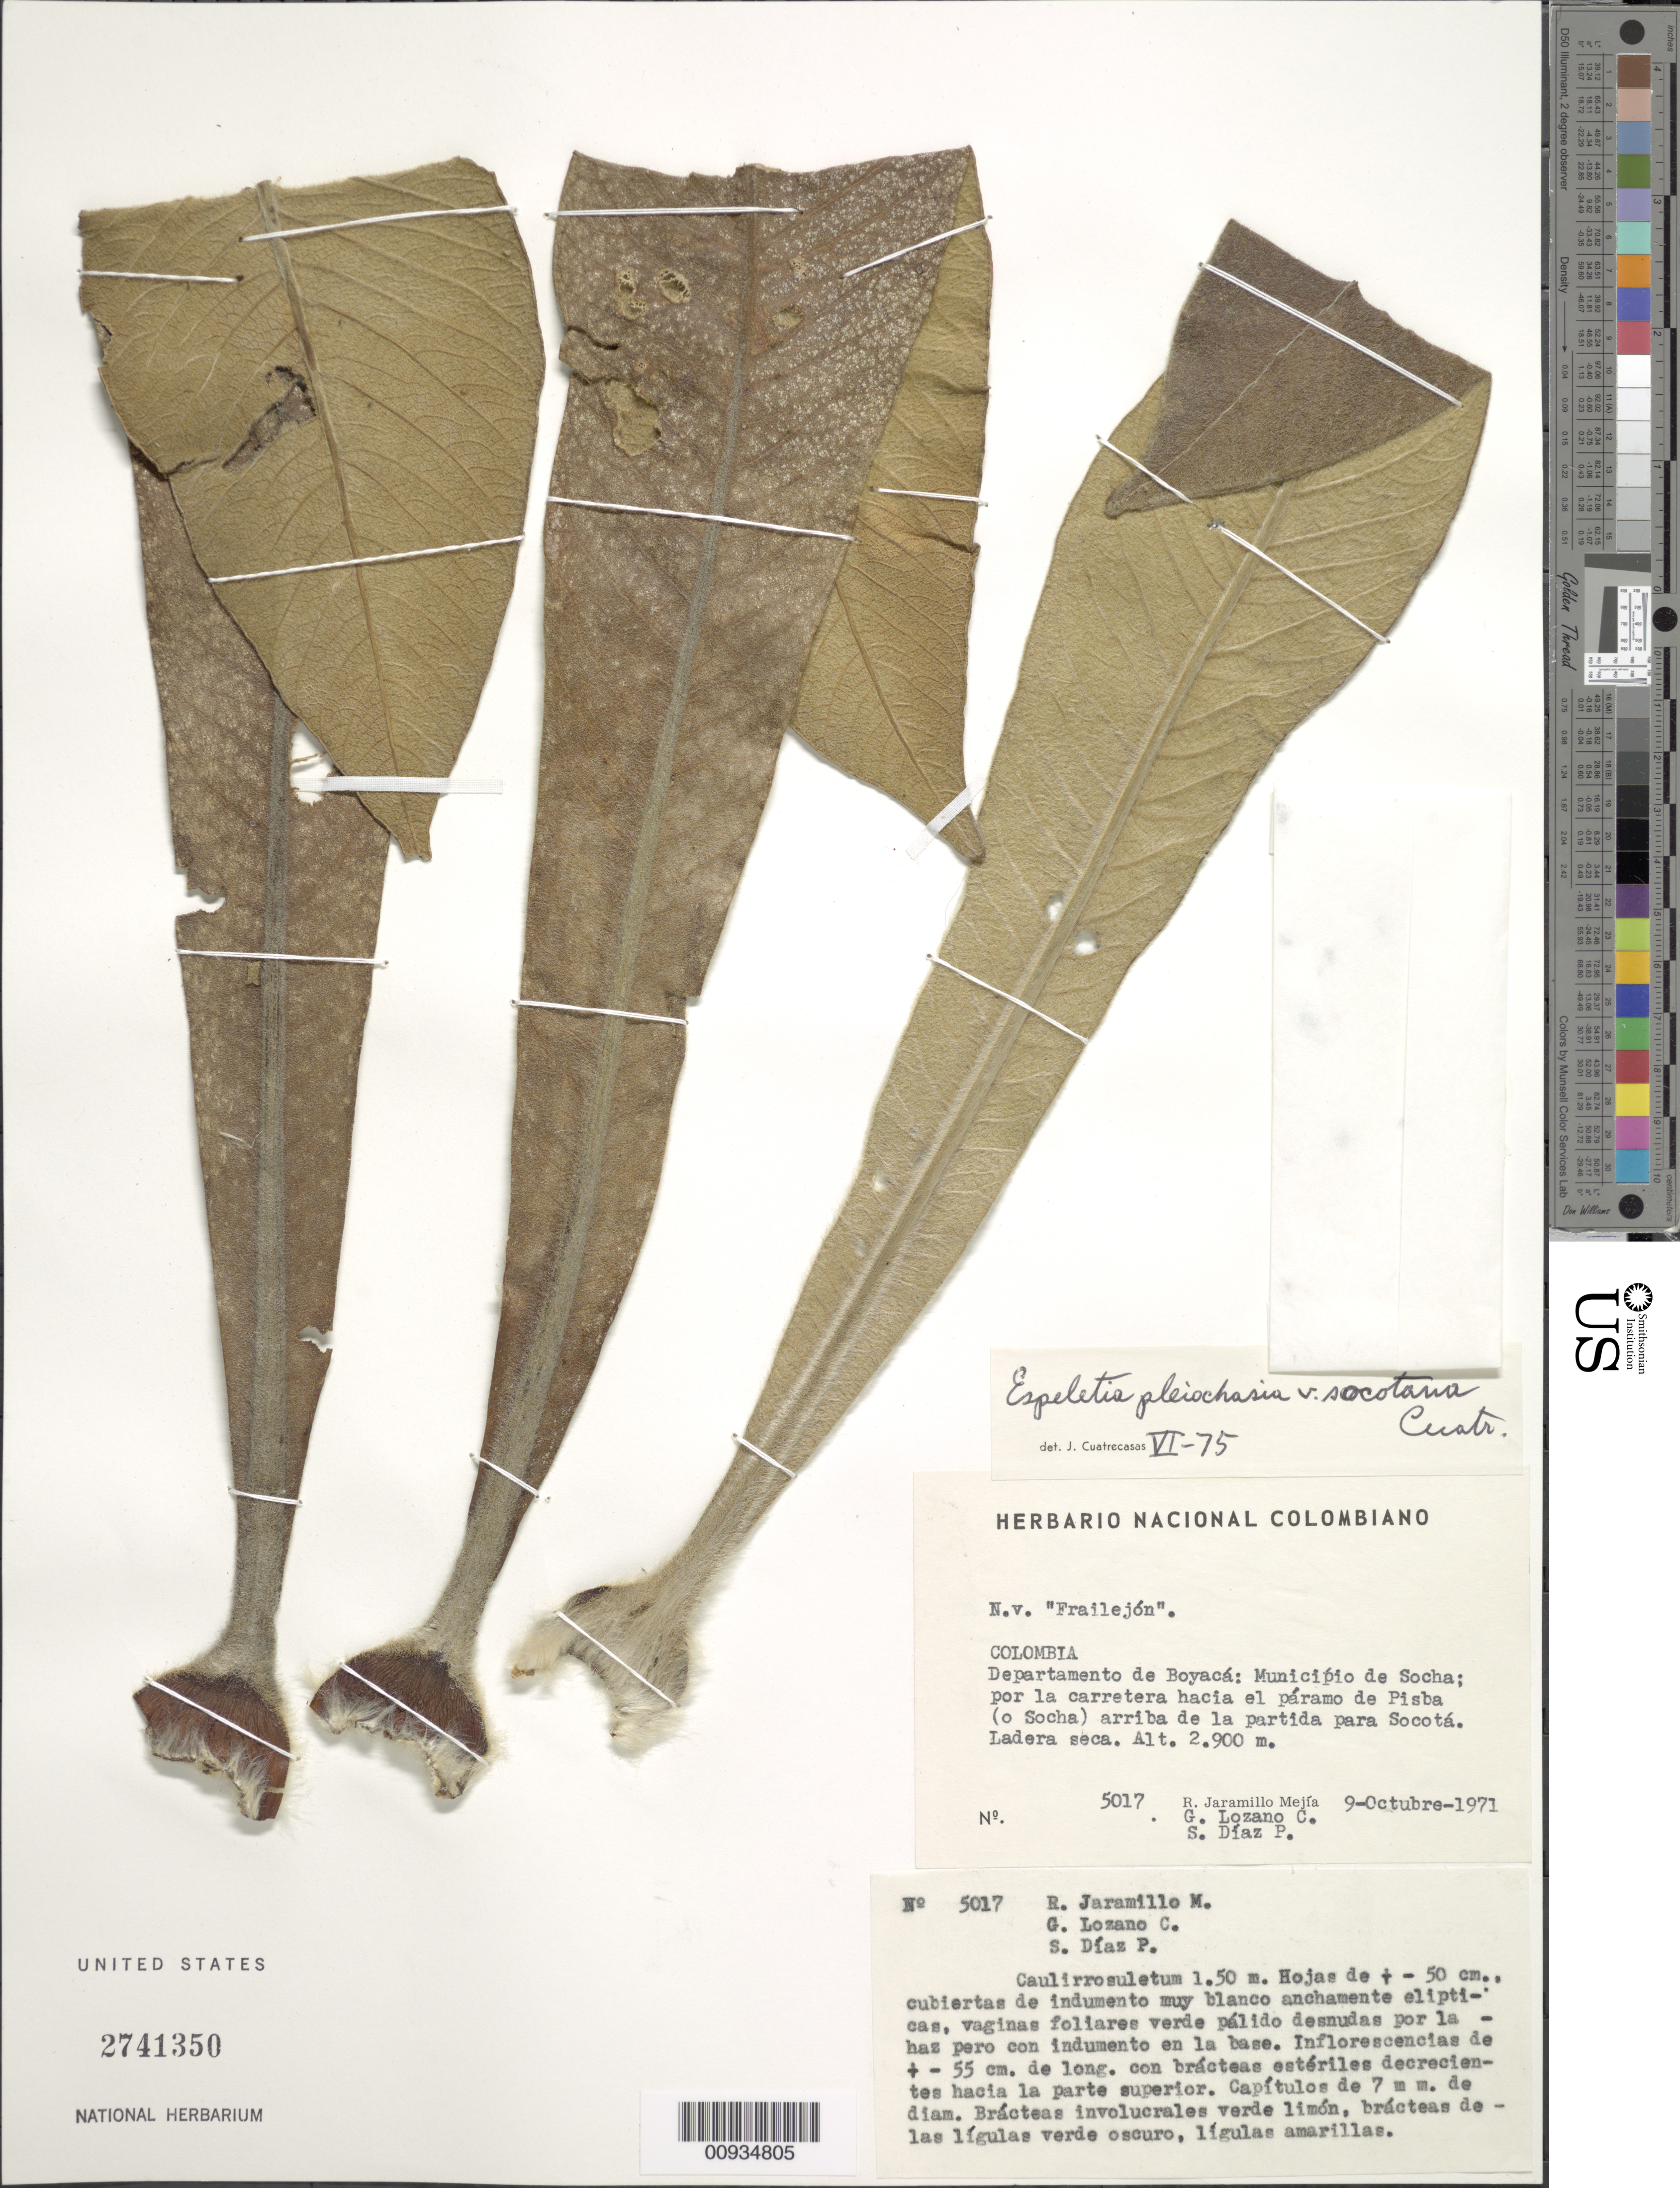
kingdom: Plantae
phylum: Tracheophyta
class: Magnoliopsida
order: Asterales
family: Asteraceae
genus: Espeletiopsis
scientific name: Espeletiopsis pleichasia var. socotana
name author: Cuatrec.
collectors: R. Jaramillo M., G. Lozano-Contreras & S. Díaz Píedrahíta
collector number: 5017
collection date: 1971-10-09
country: Colombia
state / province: Boyacá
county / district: Socha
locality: Por la carretera hacia el páramo de Pisba (o Socha) arriba de la partida para Socotá.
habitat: Ladera seca.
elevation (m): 2900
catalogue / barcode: US 2741350